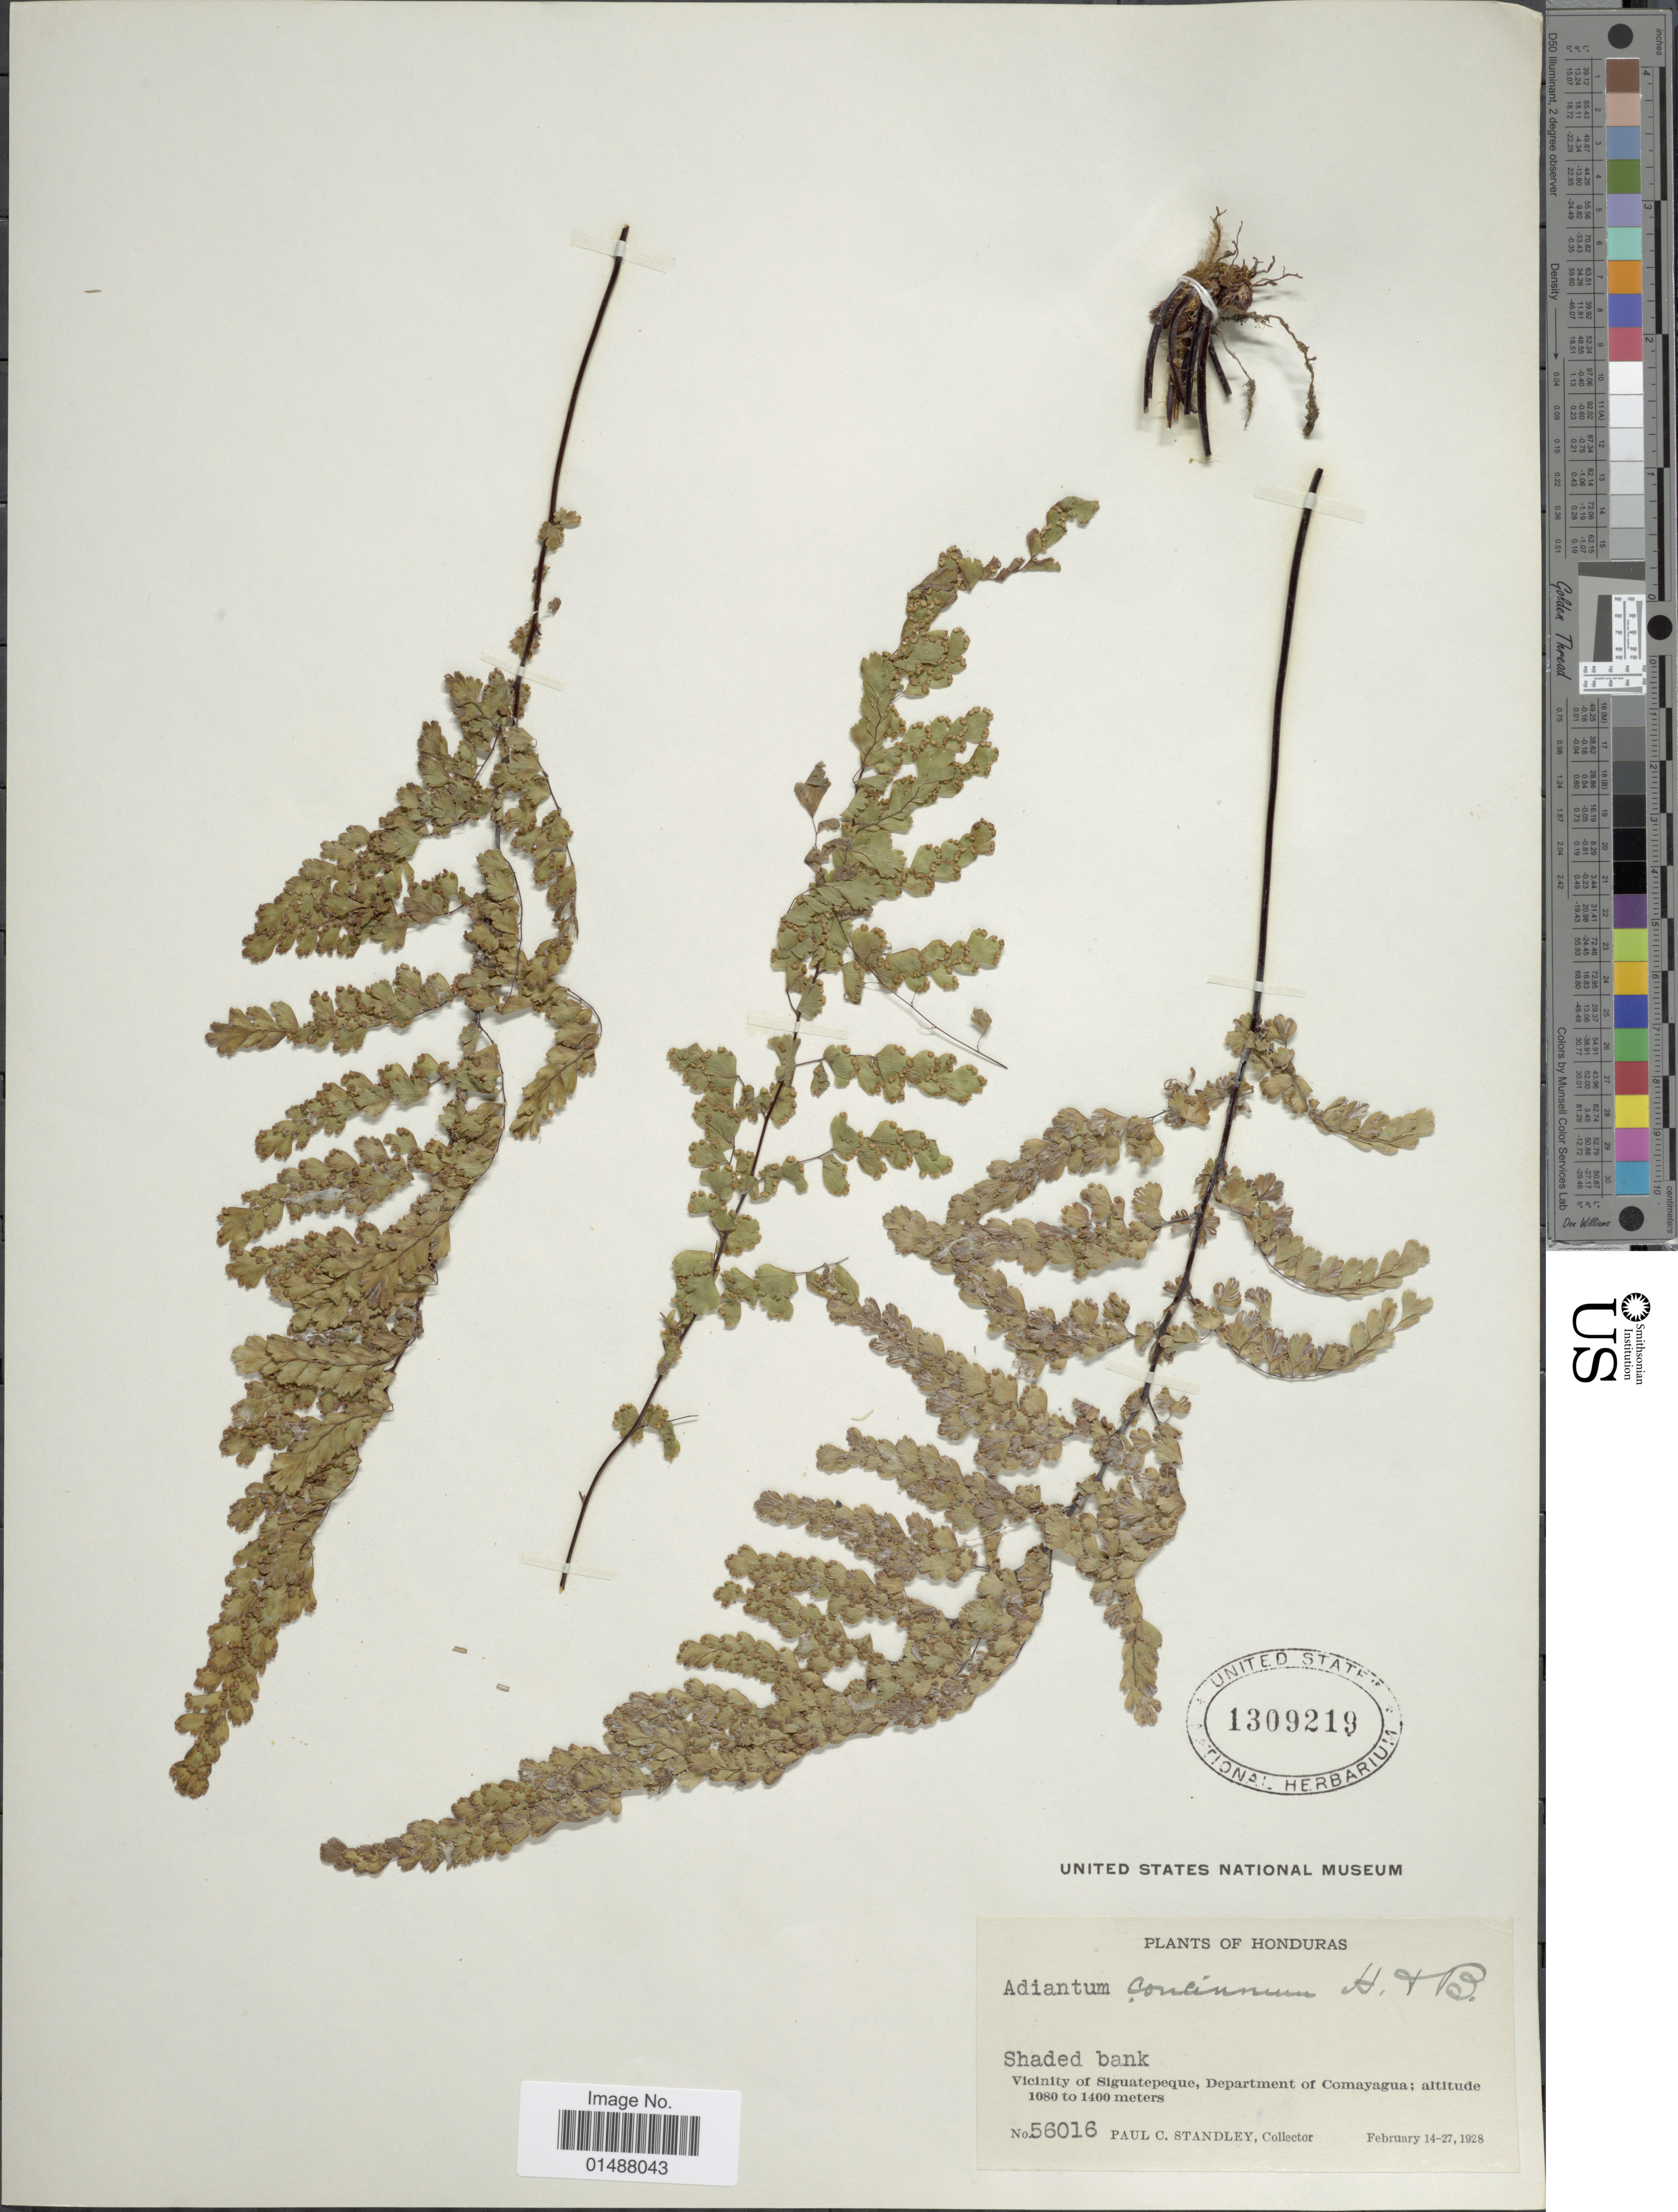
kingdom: Plantae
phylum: Tracheophyta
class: Polypodiopsida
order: Polypodiales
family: Pteridaceae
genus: Adiantum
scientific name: Adiantum concinnum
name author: Humb. & Bonpl. ex Willd.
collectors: P. C. Standley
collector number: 56016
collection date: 1928-02-14/1928-02-27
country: Honduras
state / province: Comayagua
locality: Vicinity of Siguatepeque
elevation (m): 1080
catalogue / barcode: US 1309219